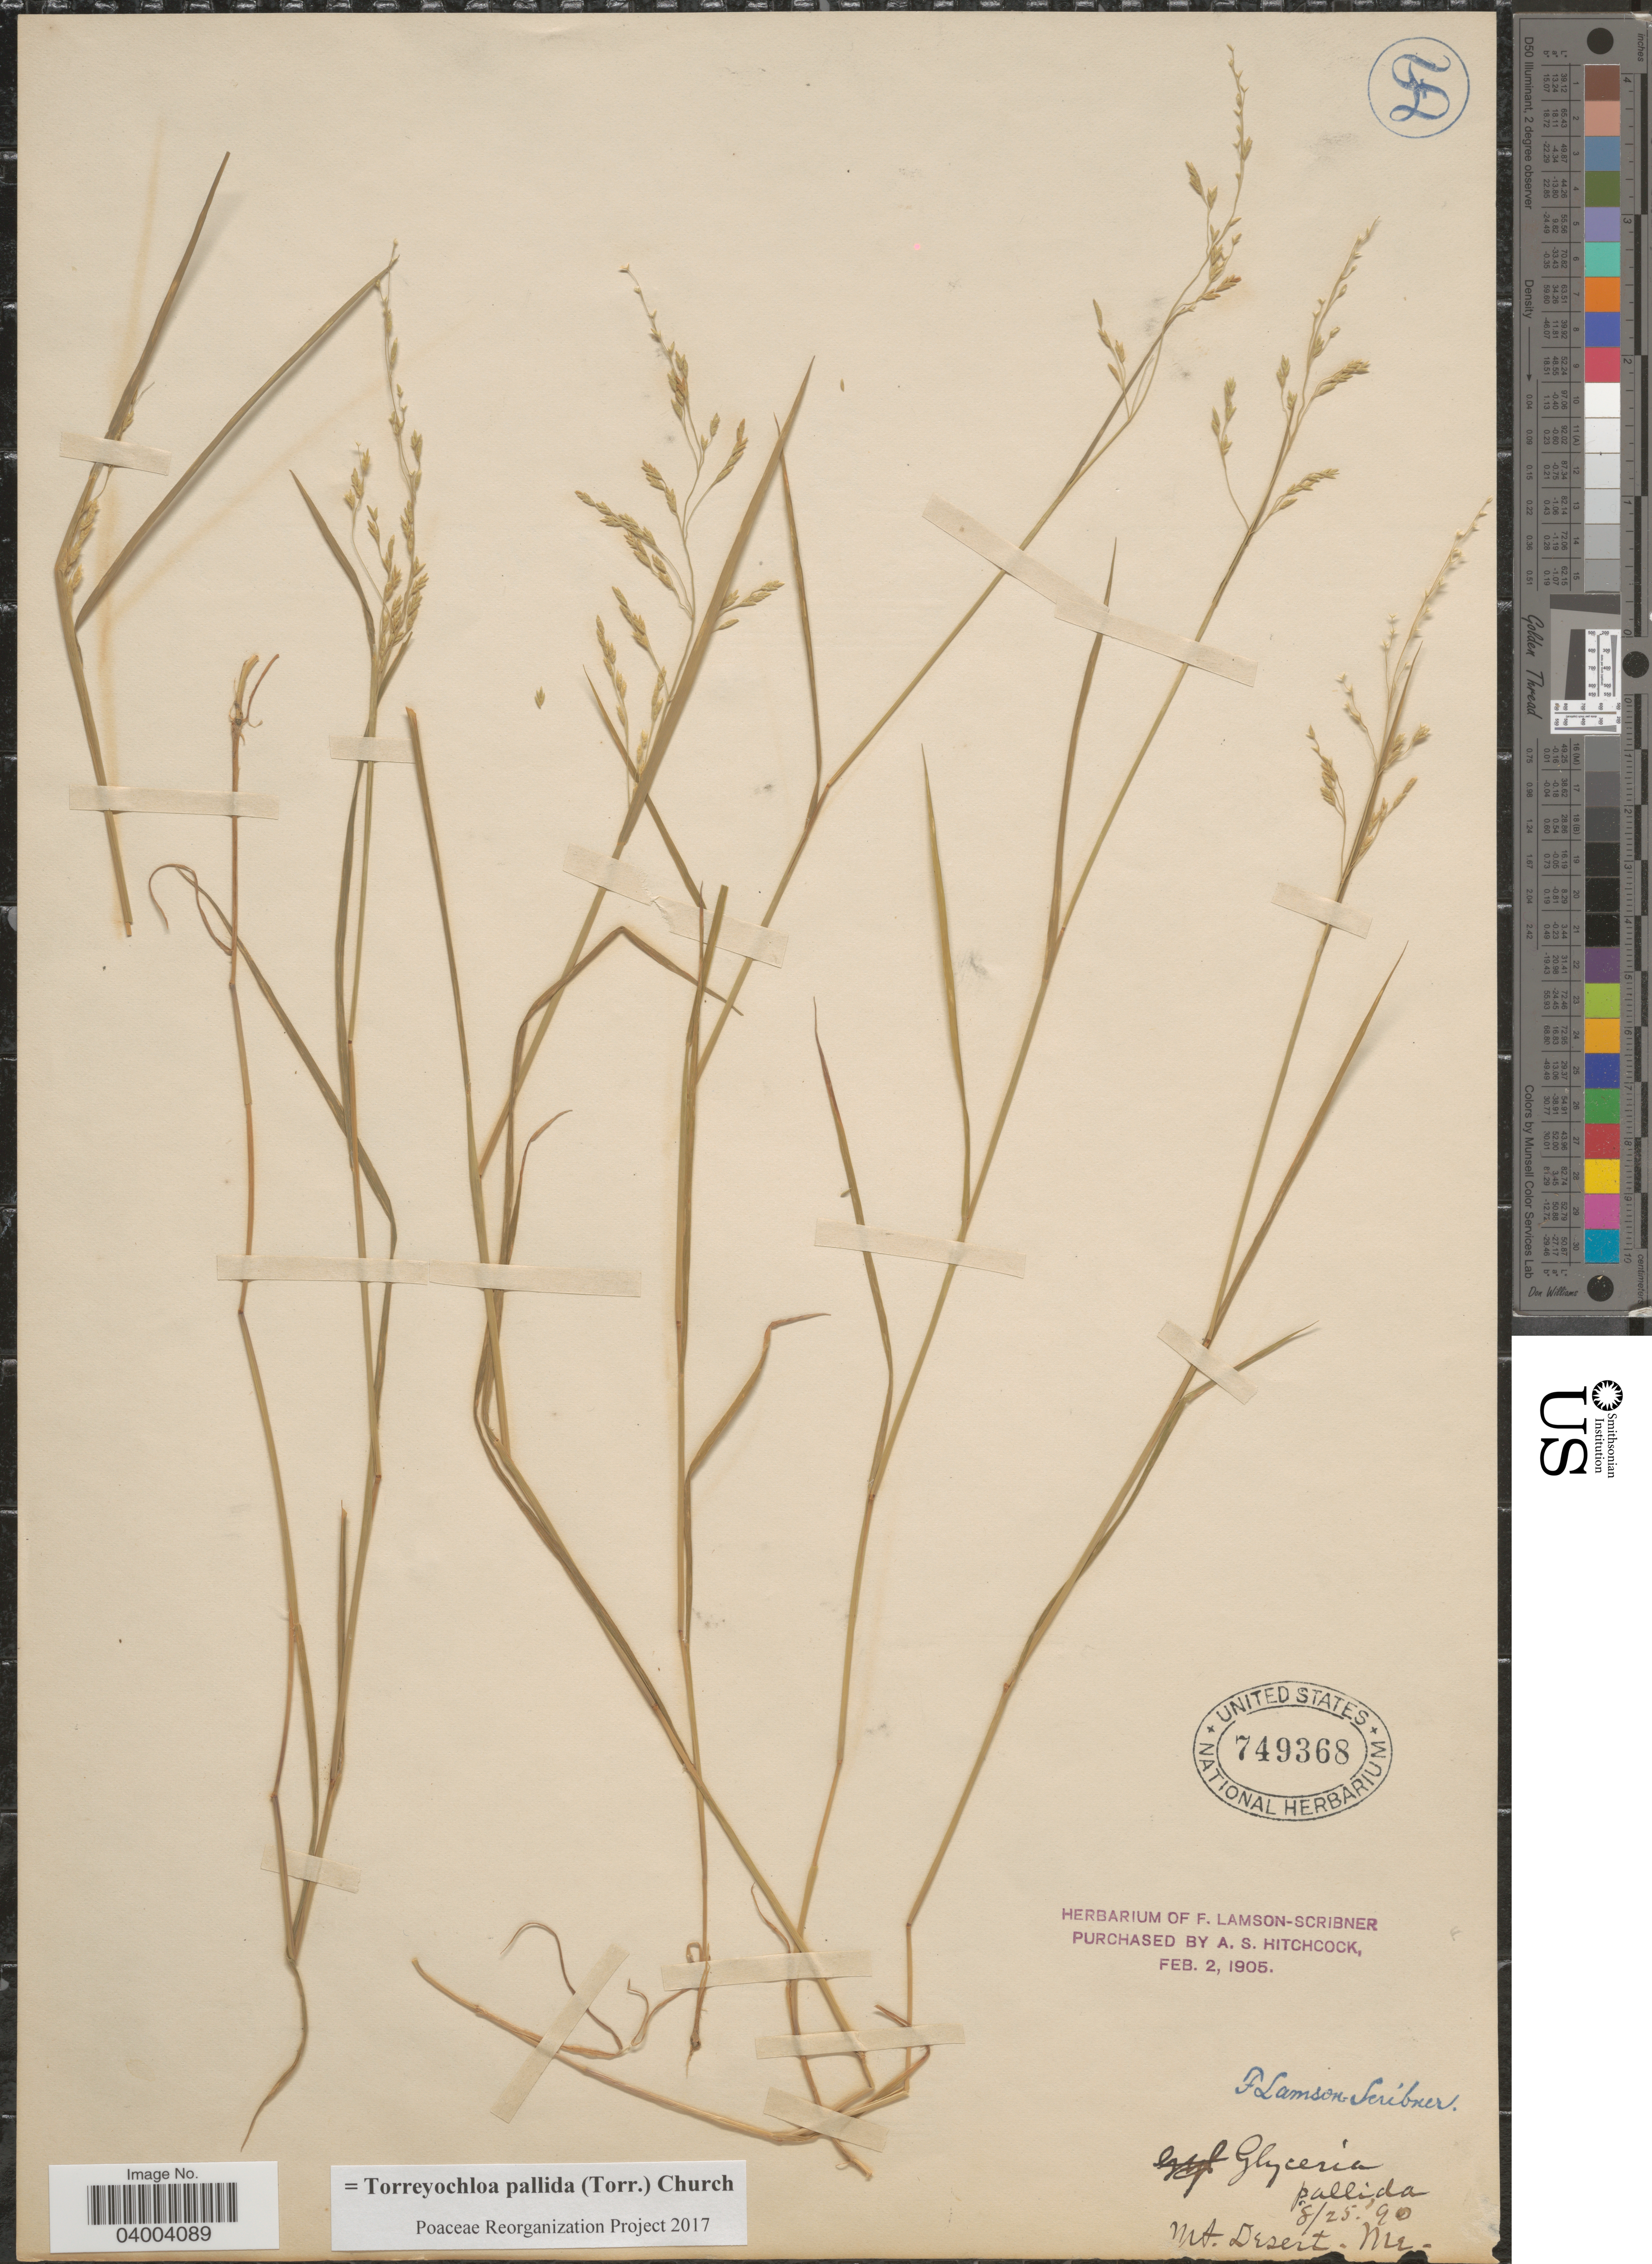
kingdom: Plantae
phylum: Tracheophyta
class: Liliopsida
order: Poales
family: Poaceae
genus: Torreyochloa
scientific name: Torreyochloa pallida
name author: (Torr.) G.L. Church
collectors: ex herb. F. Lamson Scribner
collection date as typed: Transcribed d/m/y: 25/8/90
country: United States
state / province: Maine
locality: Mt. Desert.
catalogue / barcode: US 749368